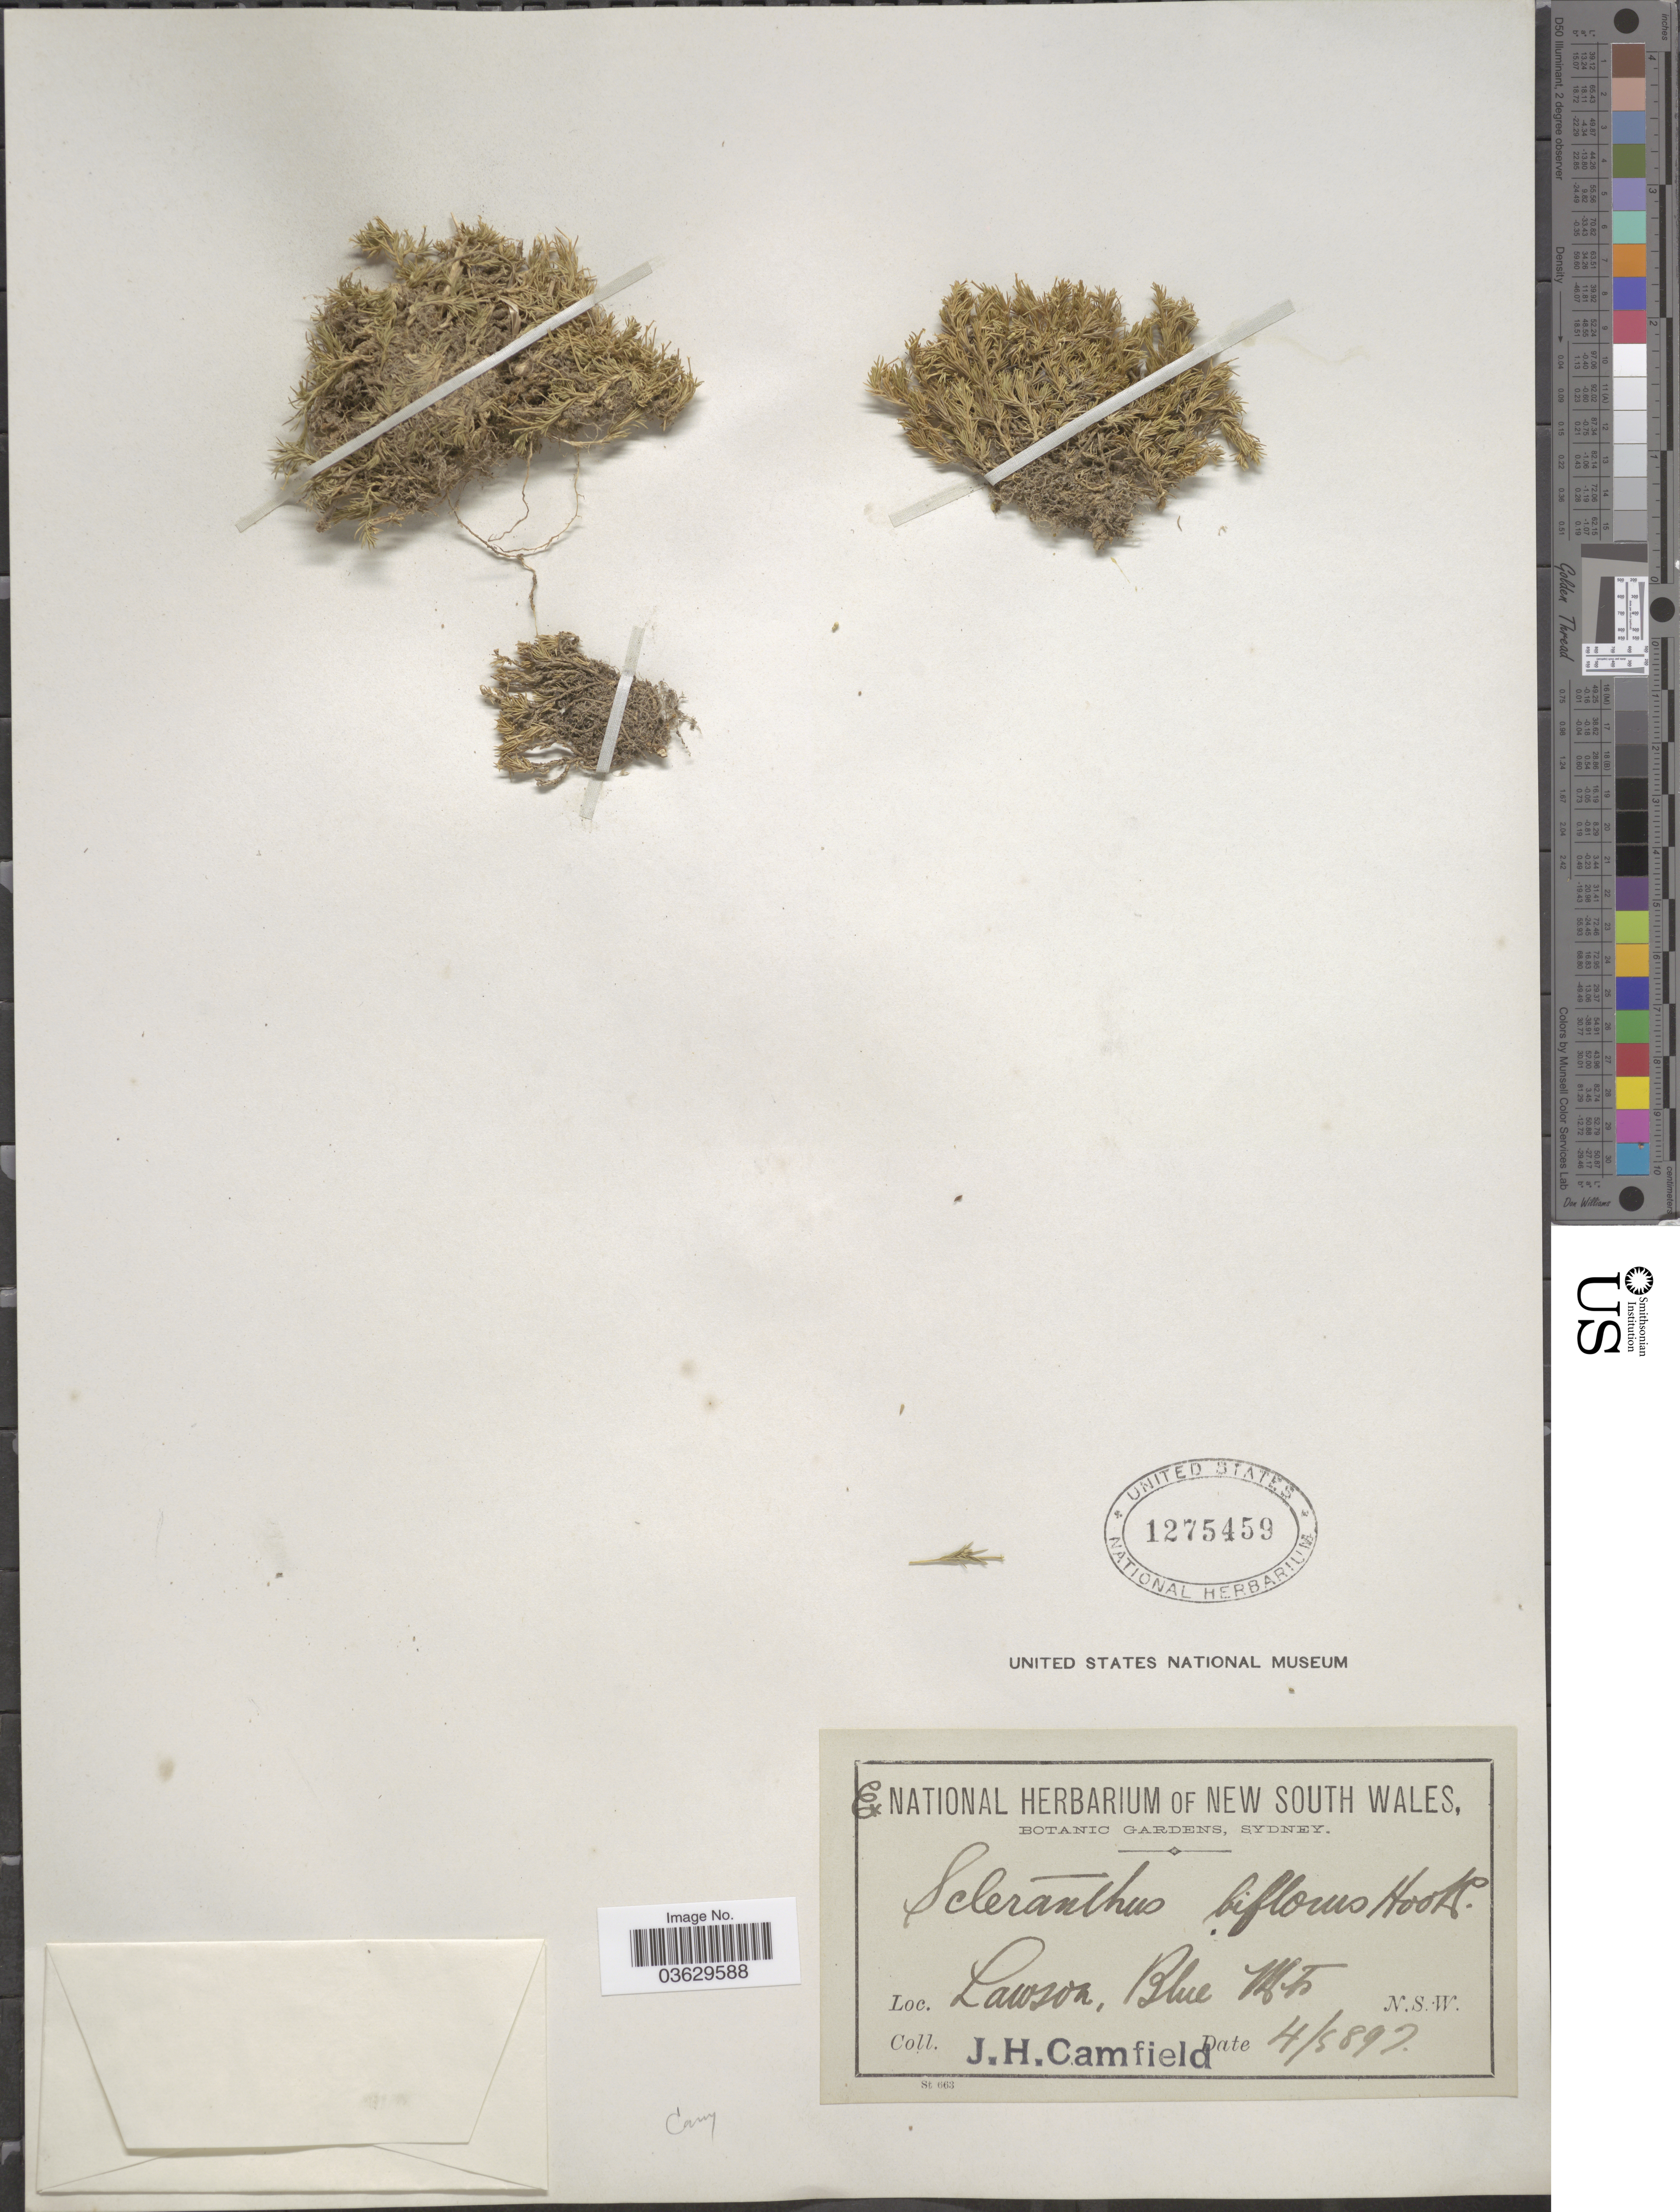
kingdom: Plantae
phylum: Tracheophyta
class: Magnoliopsida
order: Caryophyllales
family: Caryophyllaceae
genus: Scleranthus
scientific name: Scleranthus biflorus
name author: Hook. f.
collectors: J. Camfield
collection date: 1897-05-04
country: Australia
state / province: New South Wales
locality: Lawson, Blue Mts.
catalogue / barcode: US 1275459